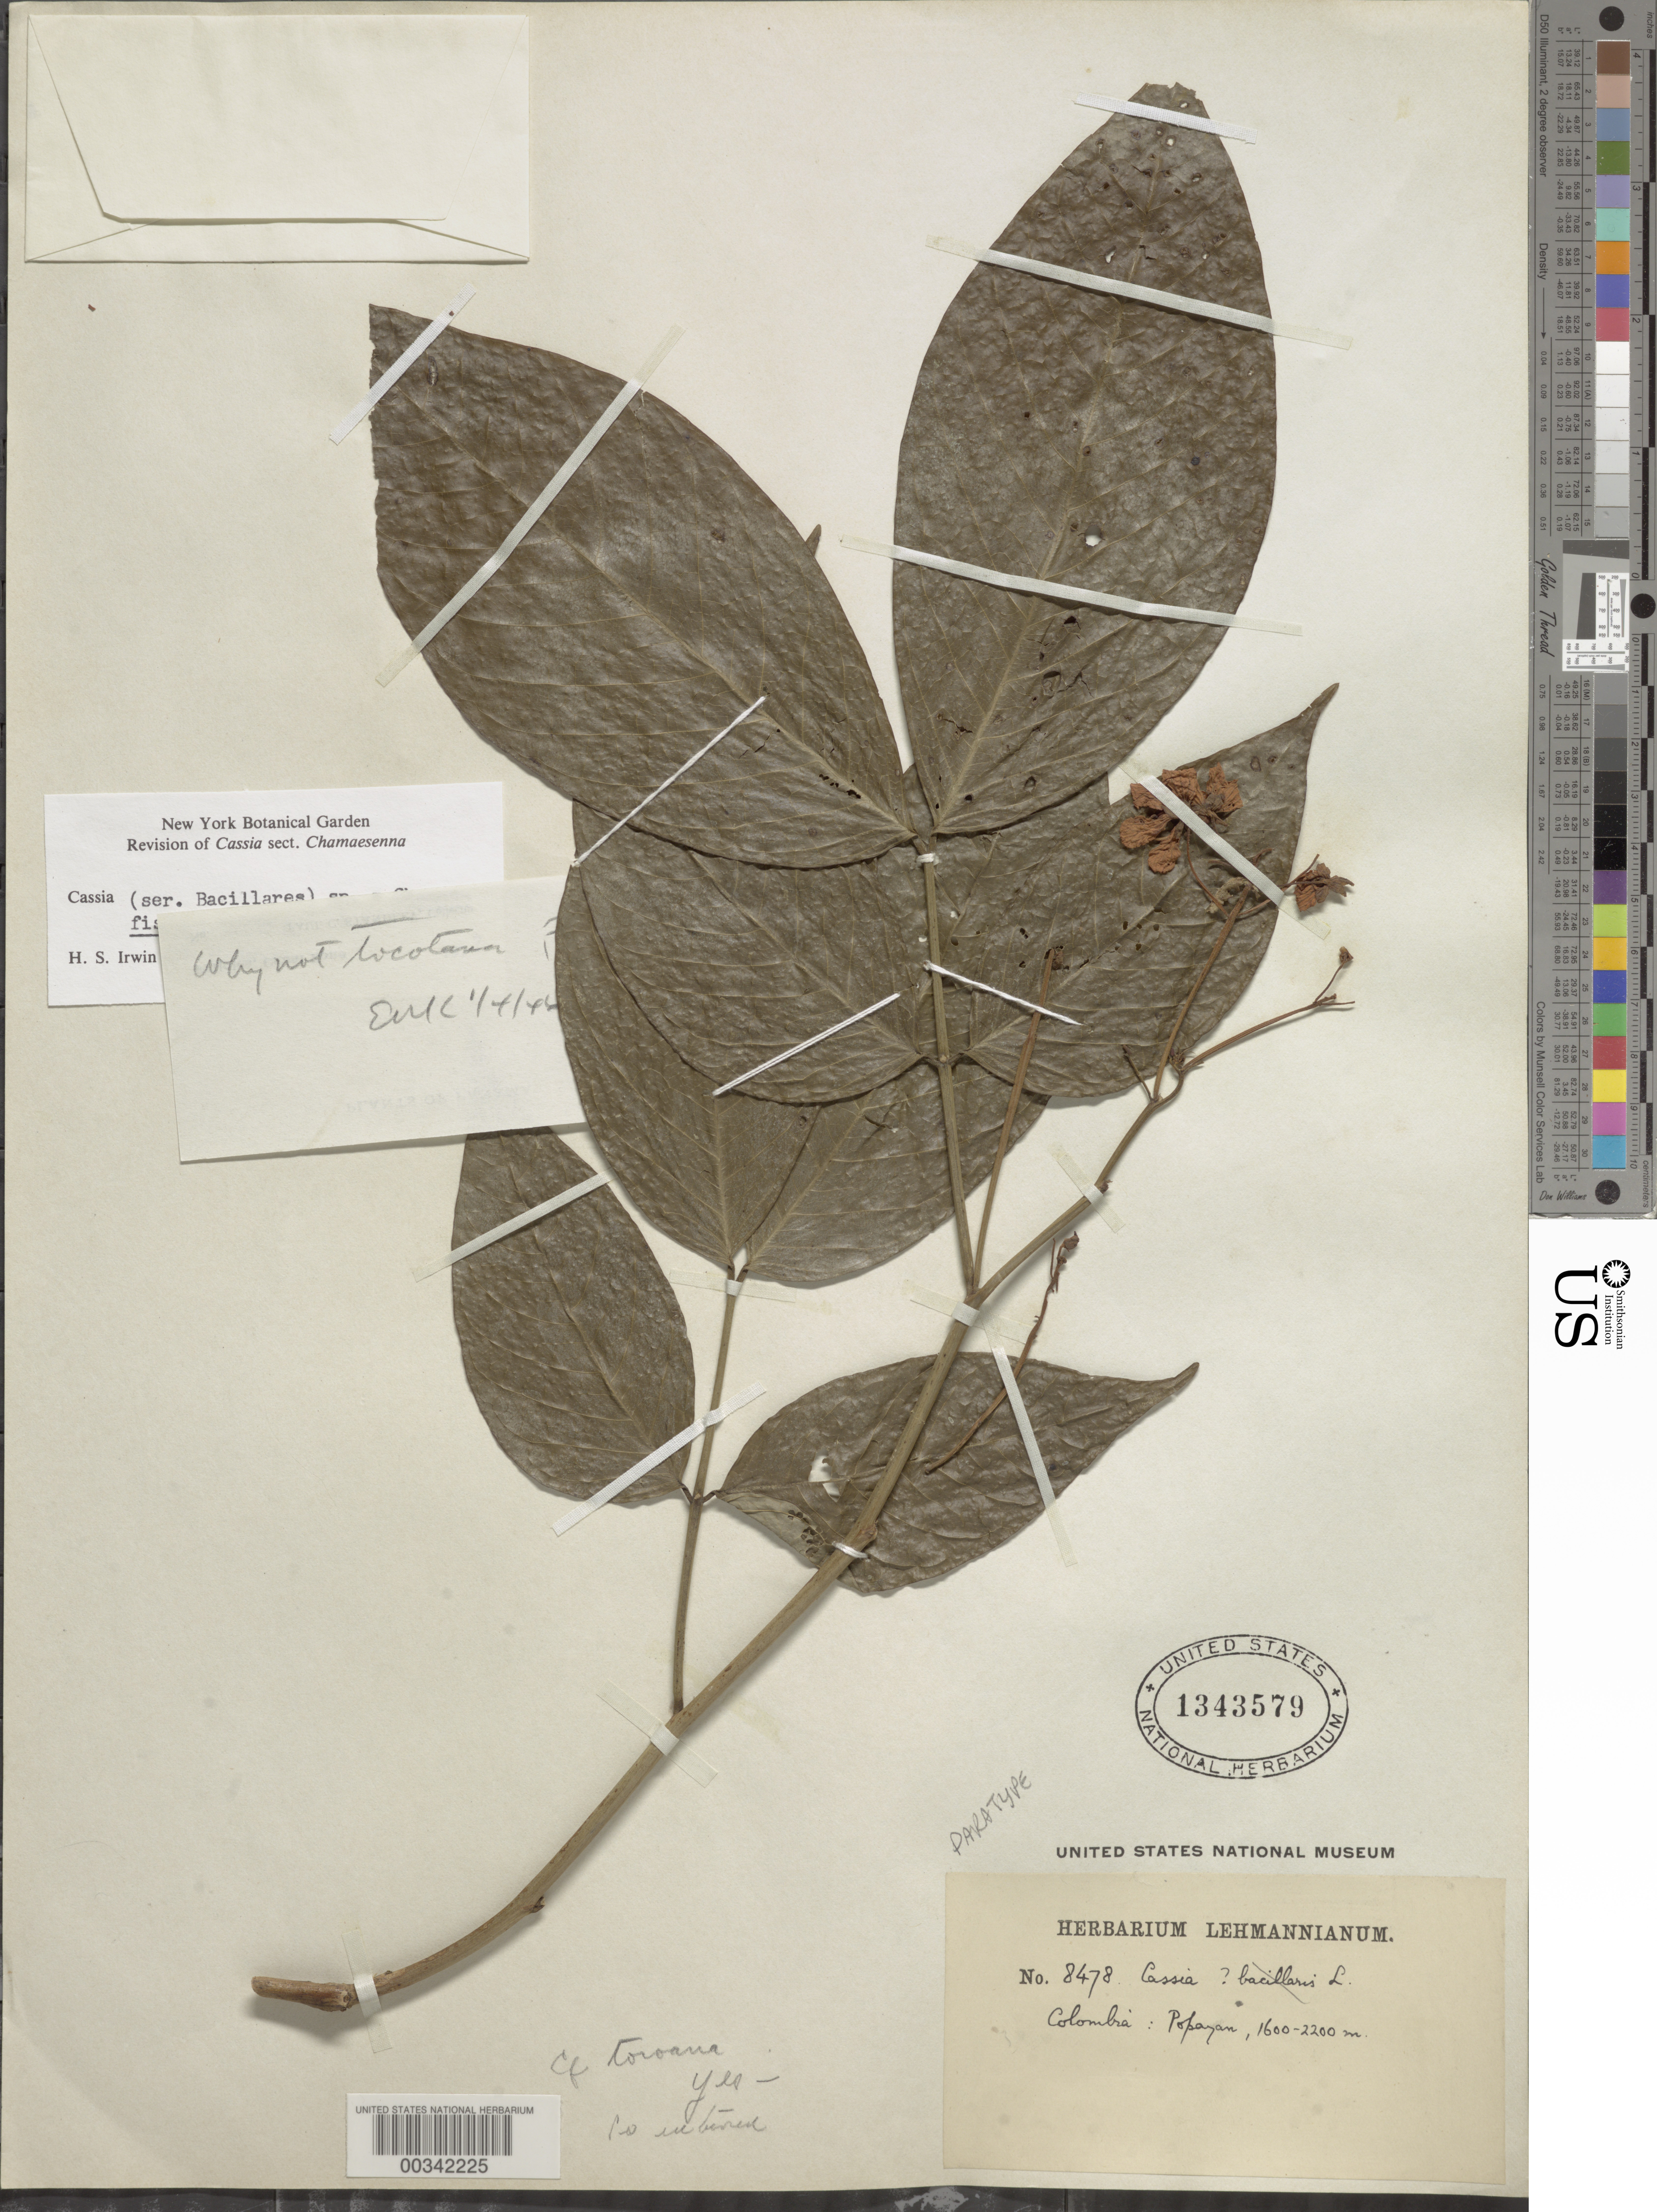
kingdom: Plantae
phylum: Tracheophyta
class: Magnoliopsida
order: Fabales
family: Fabaceae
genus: Senna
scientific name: Senna oxyphylla var. oxyphylla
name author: (Kunth) H.S. Irwin & Barneby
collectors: F. C. Lehmann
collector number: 8478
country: Colombia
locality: Popayan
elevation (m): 1600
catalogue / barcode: US 1343579